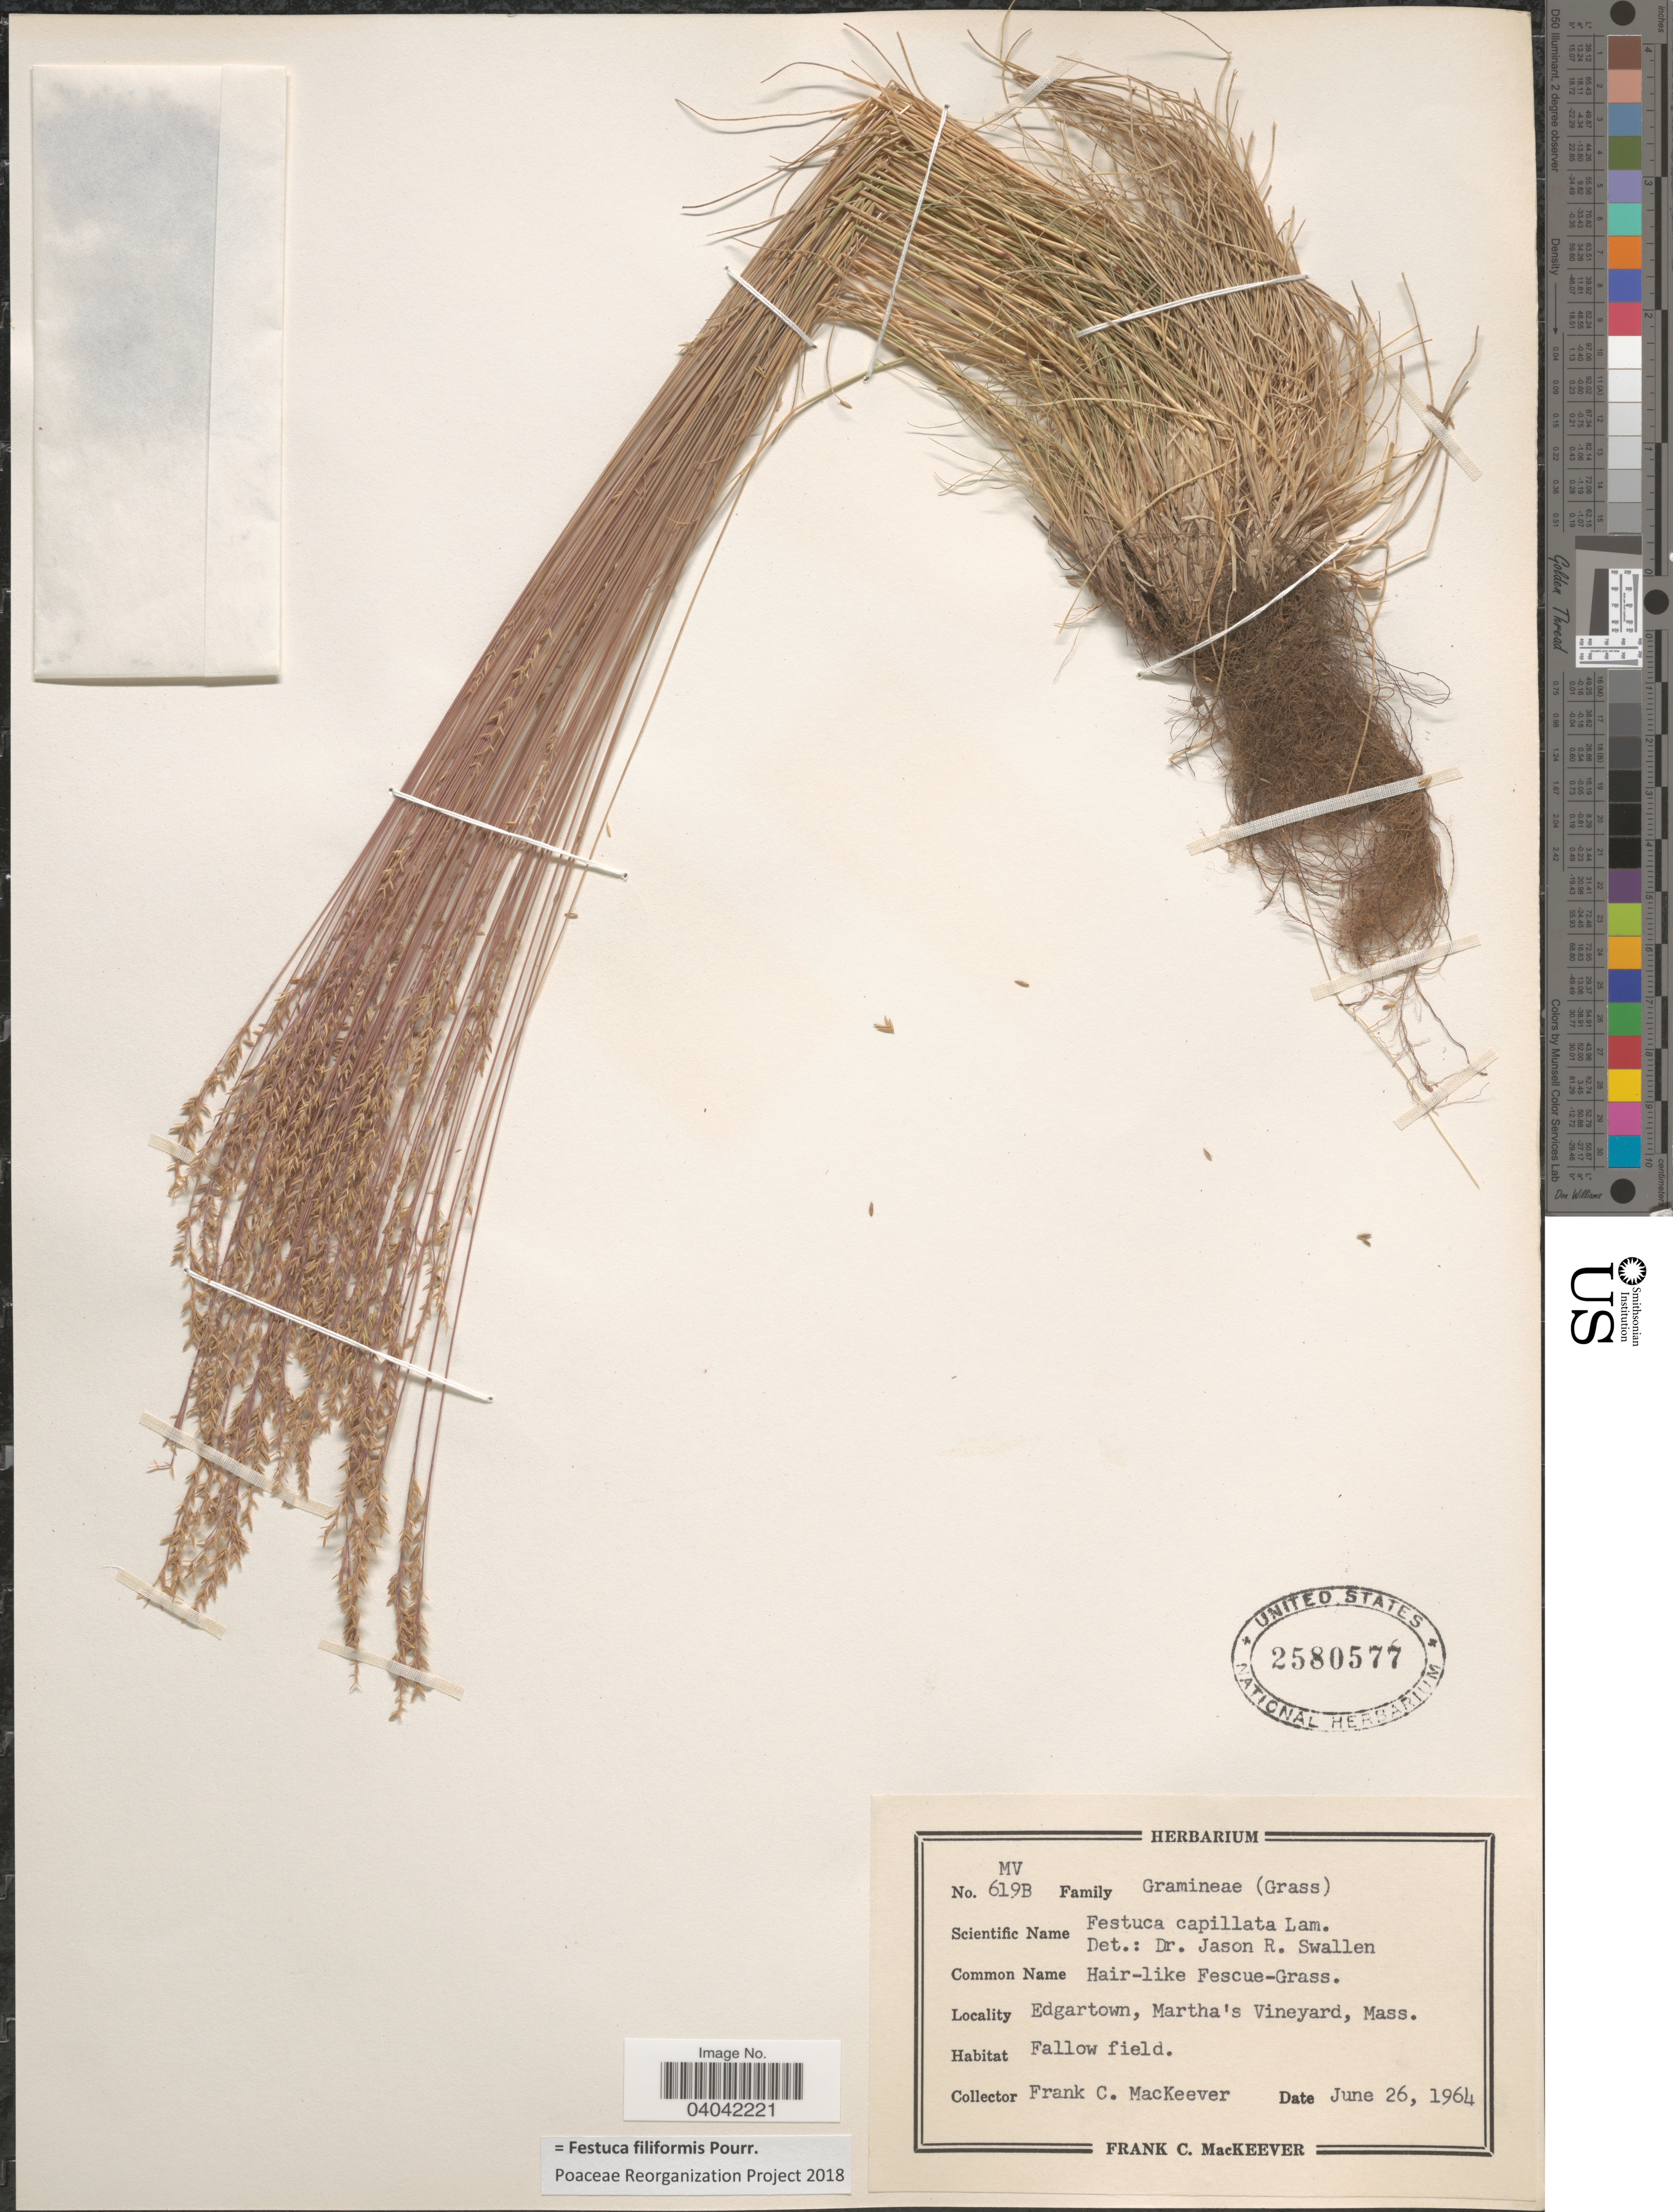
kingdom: Plantae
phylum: Tracheophyta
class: Liliopsida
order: Poales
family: Poaceae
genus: Festuca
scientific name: Festuca filiformis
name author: Pourr.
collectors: F. C. MacKeever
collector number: MV619B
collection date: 1964-06-26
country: United States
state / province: Massachusetts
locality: Edgartown, Martha's Vineyard. Fallow field.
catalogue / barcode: US 2580577